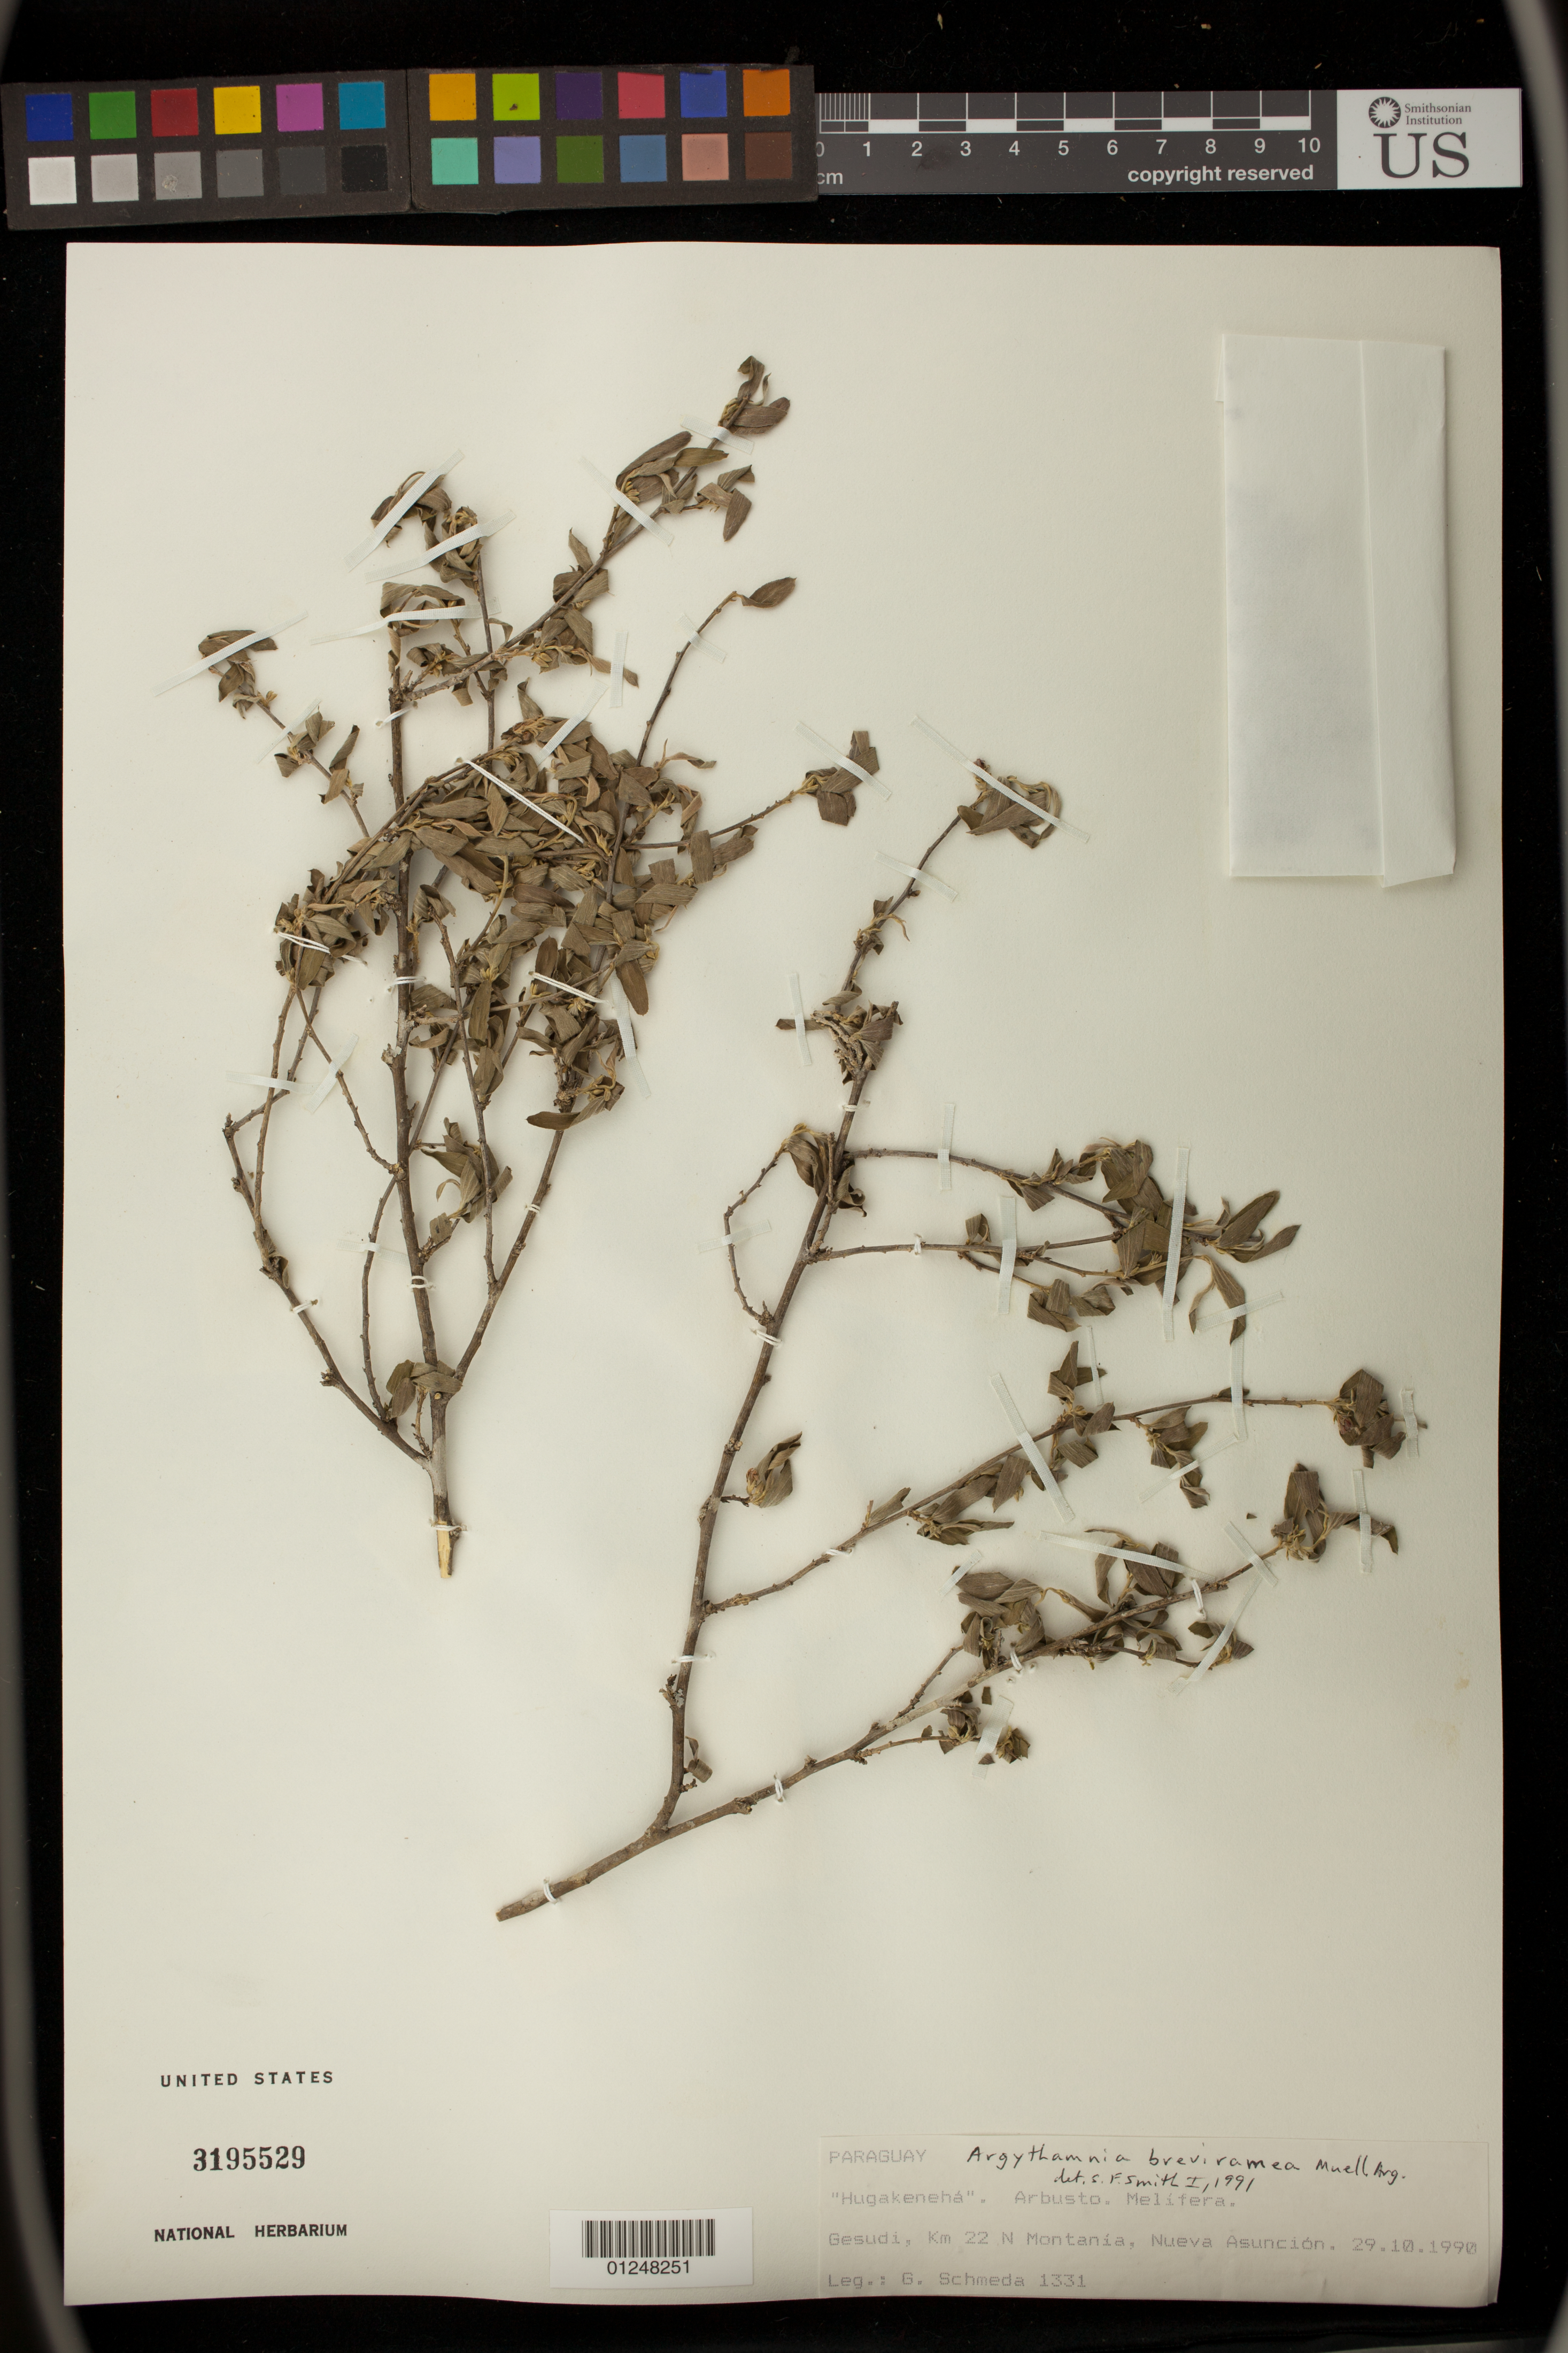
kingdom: Plantae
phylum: Tracheophyta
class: Magnoliopsida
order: Malpighiales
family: Euphorbiaceae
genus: Argythamnia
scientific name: Argythamnia breviramea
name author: Müll. Arg.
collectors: G. Schmeda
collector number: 1331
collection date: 1990-10-29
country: Paraguay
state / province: Boqueron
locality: Gesudi, Km 22 N Montania, Nueva Asuncion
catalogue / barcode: US 3195529